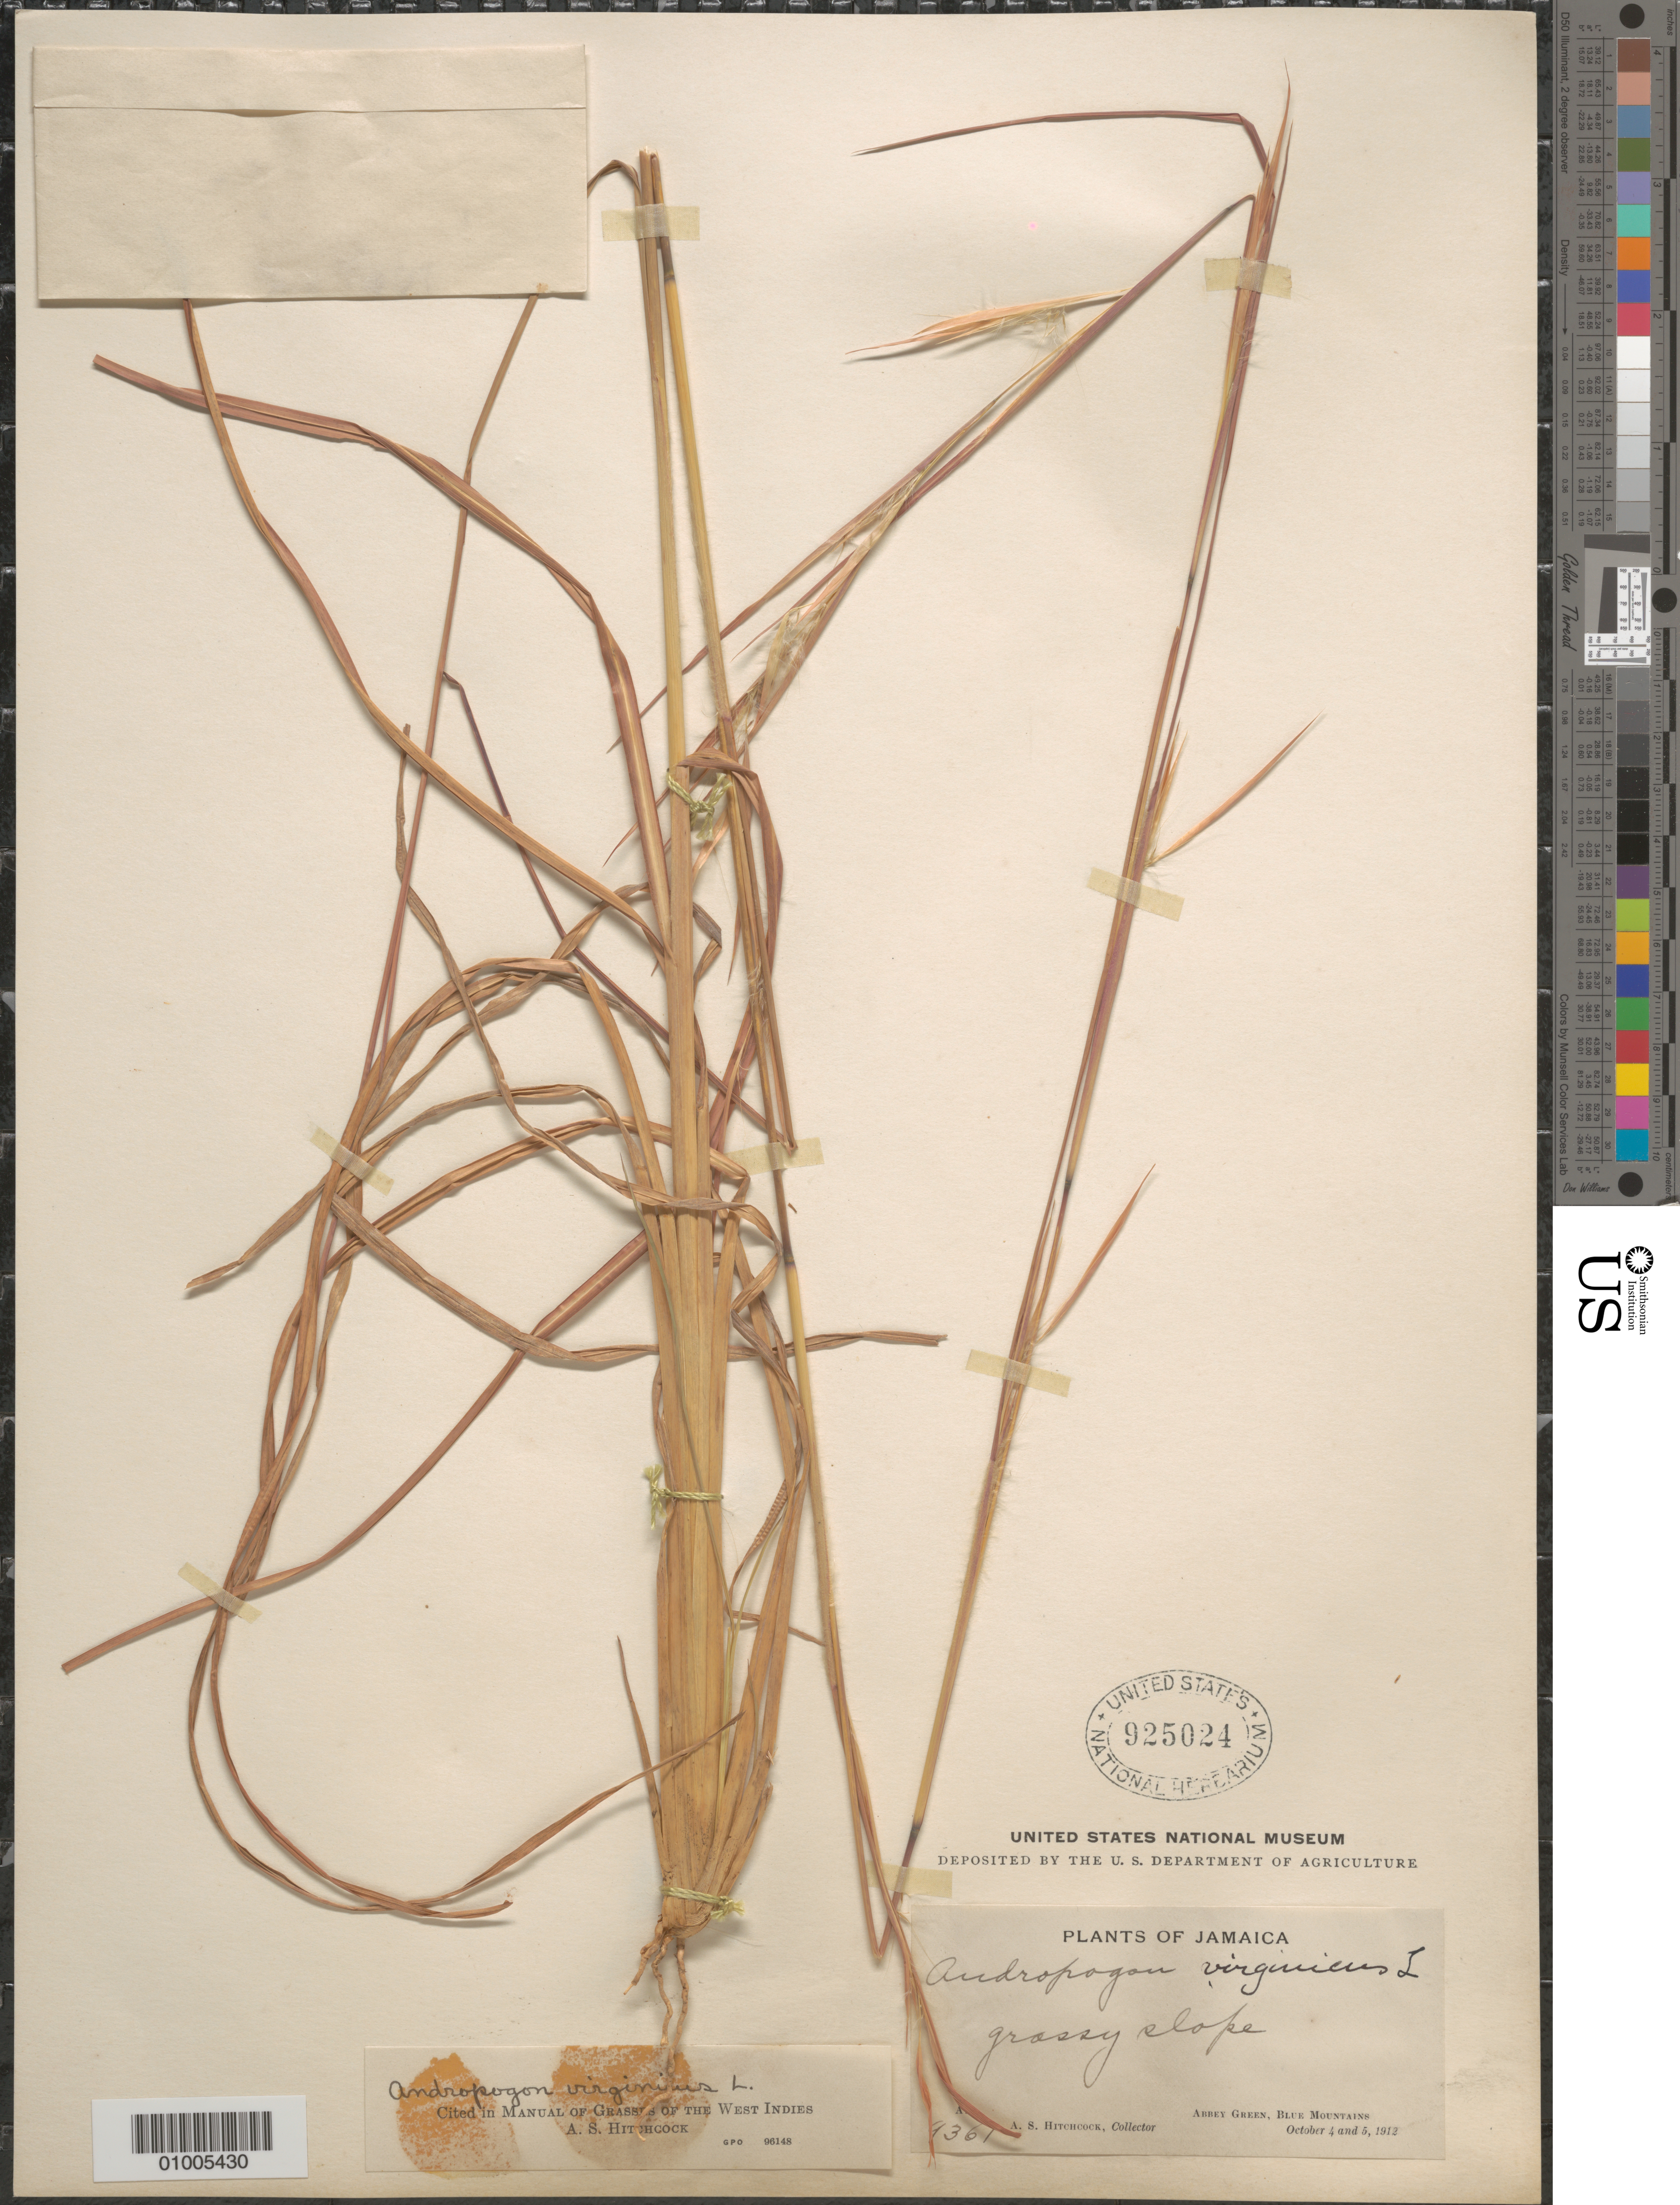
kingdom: Plantae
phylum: Tracheophyta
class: Liliopsida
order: Poales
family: Poaceae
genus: Andropogon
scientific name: Andropogon virginicus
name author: L.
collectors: A. S. Hitchcock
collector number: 9361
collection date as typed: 04 Oct 1912 to 05 Oct 1912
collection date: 1912-10-04/1912-10-05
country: Jamaica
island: Jamaica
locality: grassy slope. Abbey Green, Blue Mountains.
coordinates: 0 N, 0 E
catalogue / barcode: US 925024